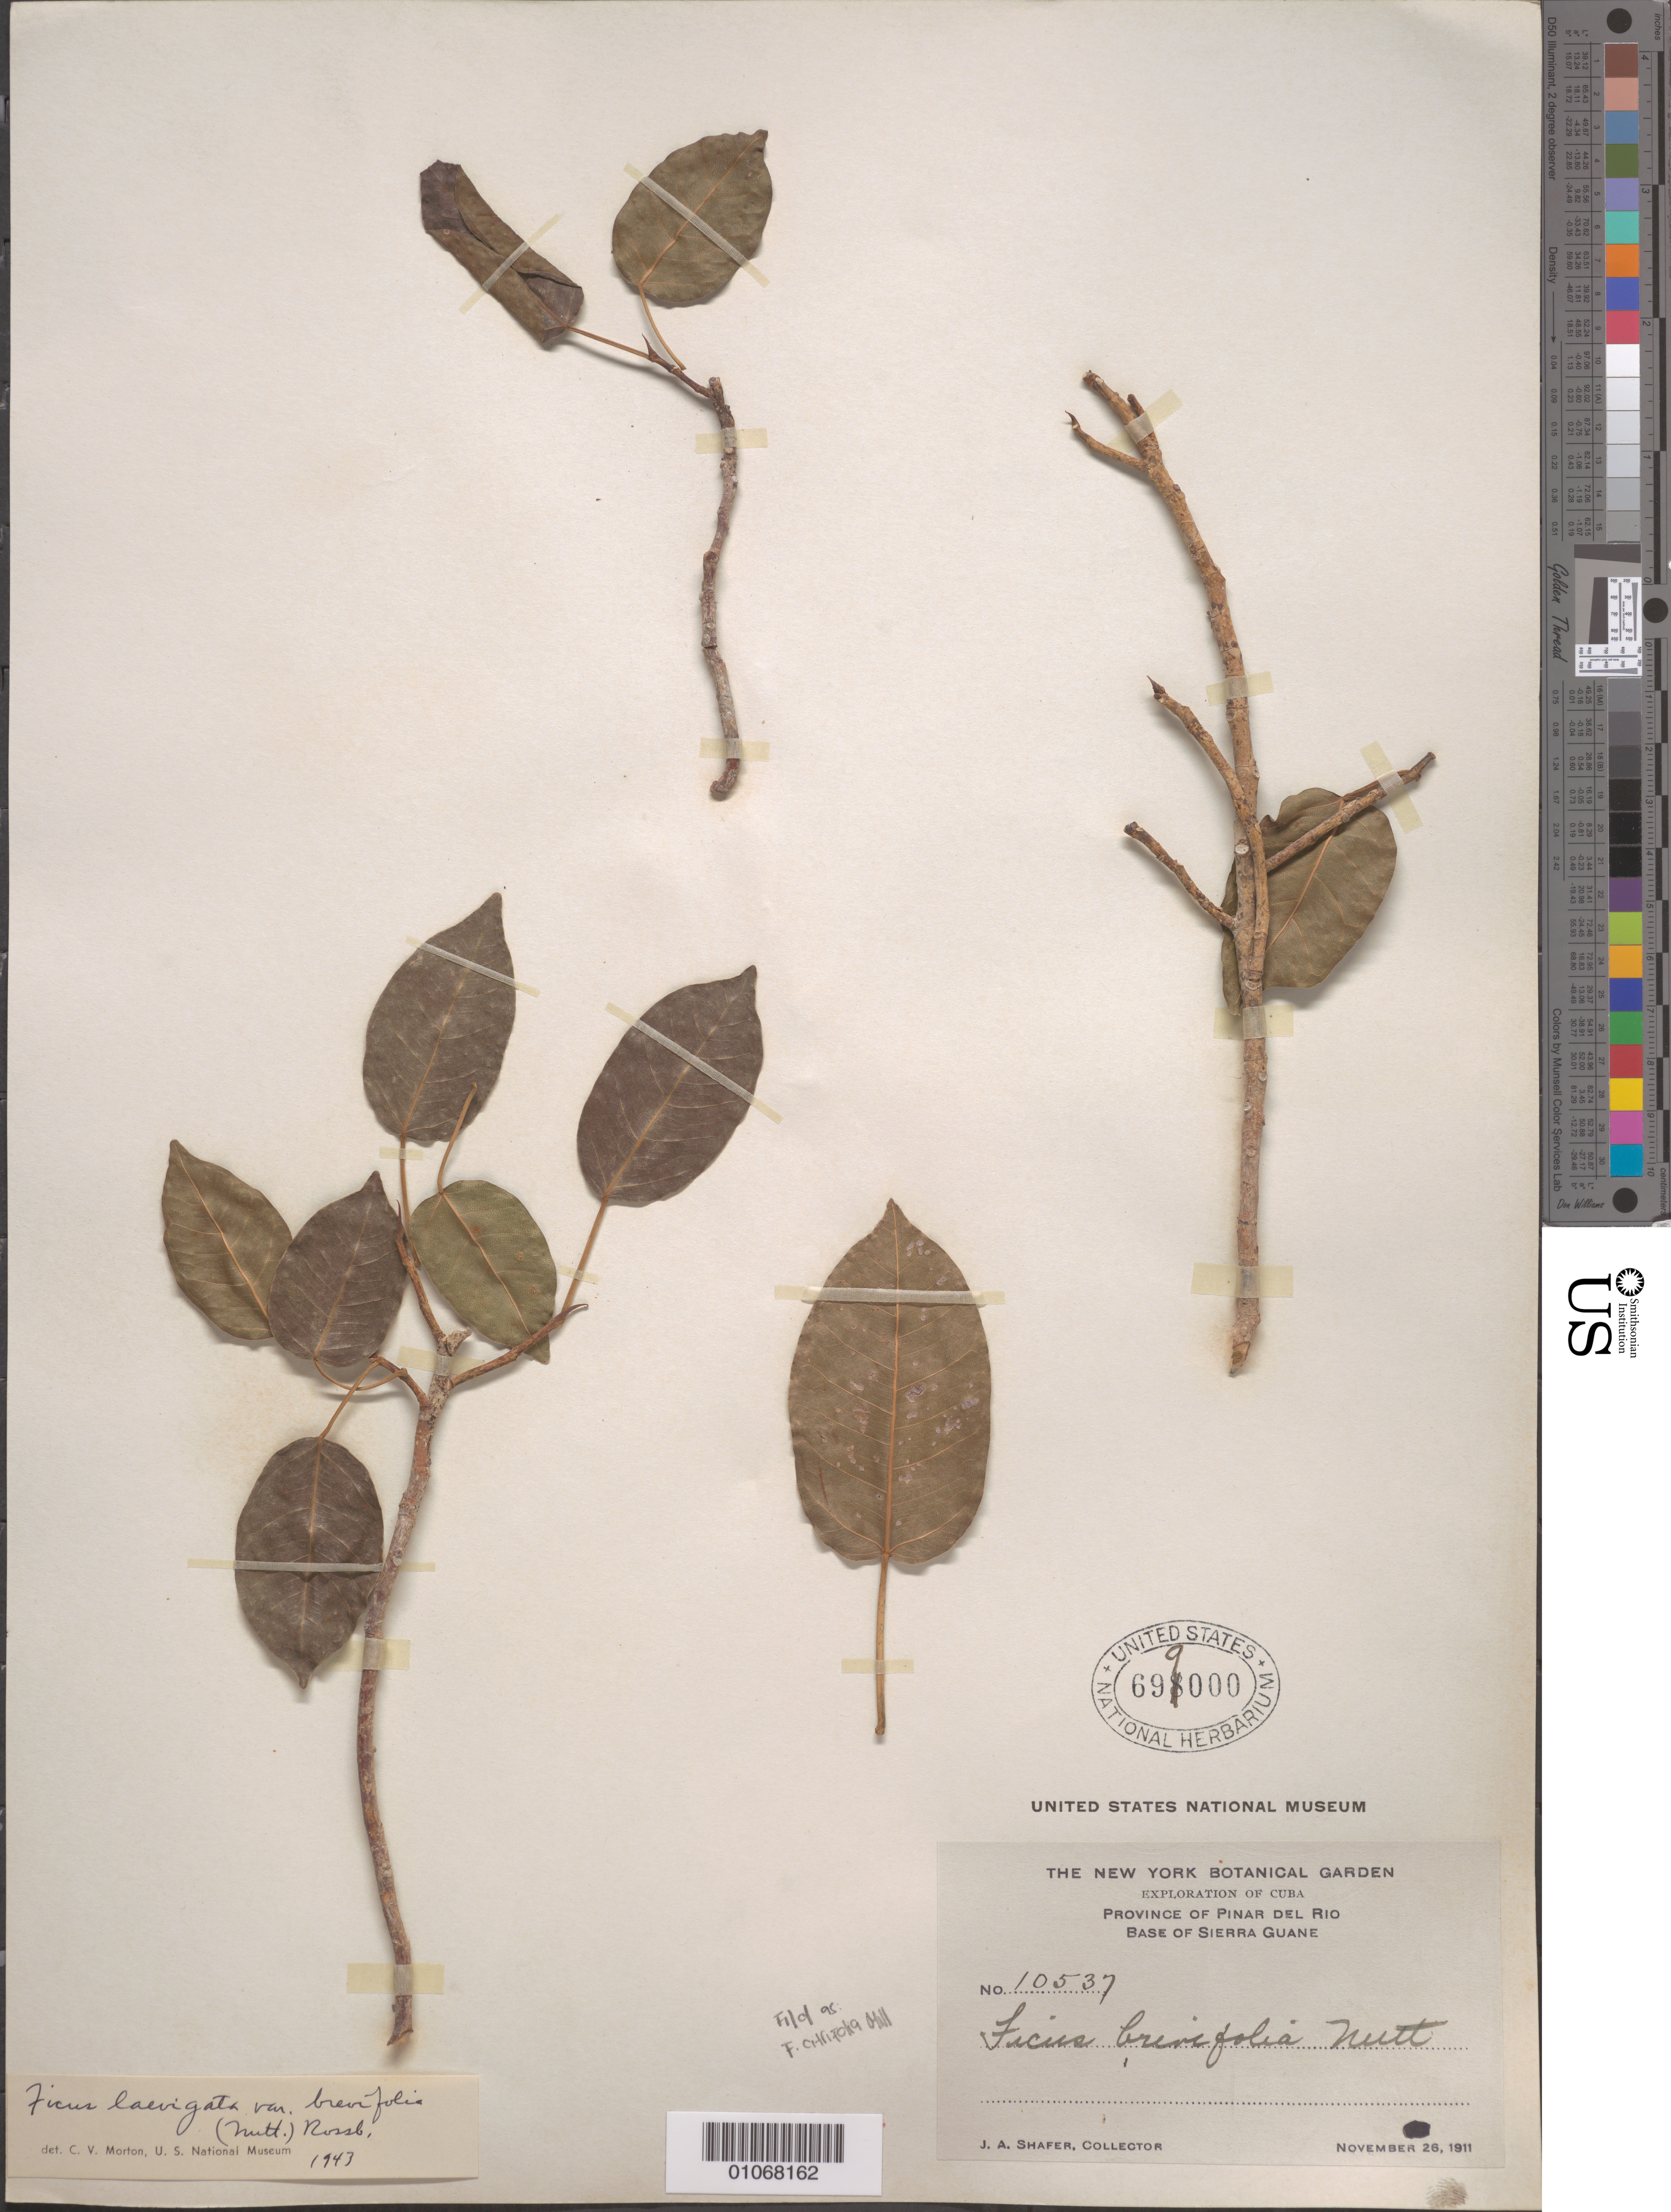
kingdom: Plantae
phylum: Tracheophyta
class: Magnoliopsida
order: Rosales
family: Moraceae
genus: Ficus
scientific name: Ficus citrifolia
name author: Mill.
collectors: J. A. Shafer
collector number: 10537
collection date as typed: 28 Feb 1911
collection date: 1911-02-28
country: Cuba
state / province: Pinar del Rio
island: Cuba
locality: Base de Sierra Guane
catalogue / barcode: US 699000